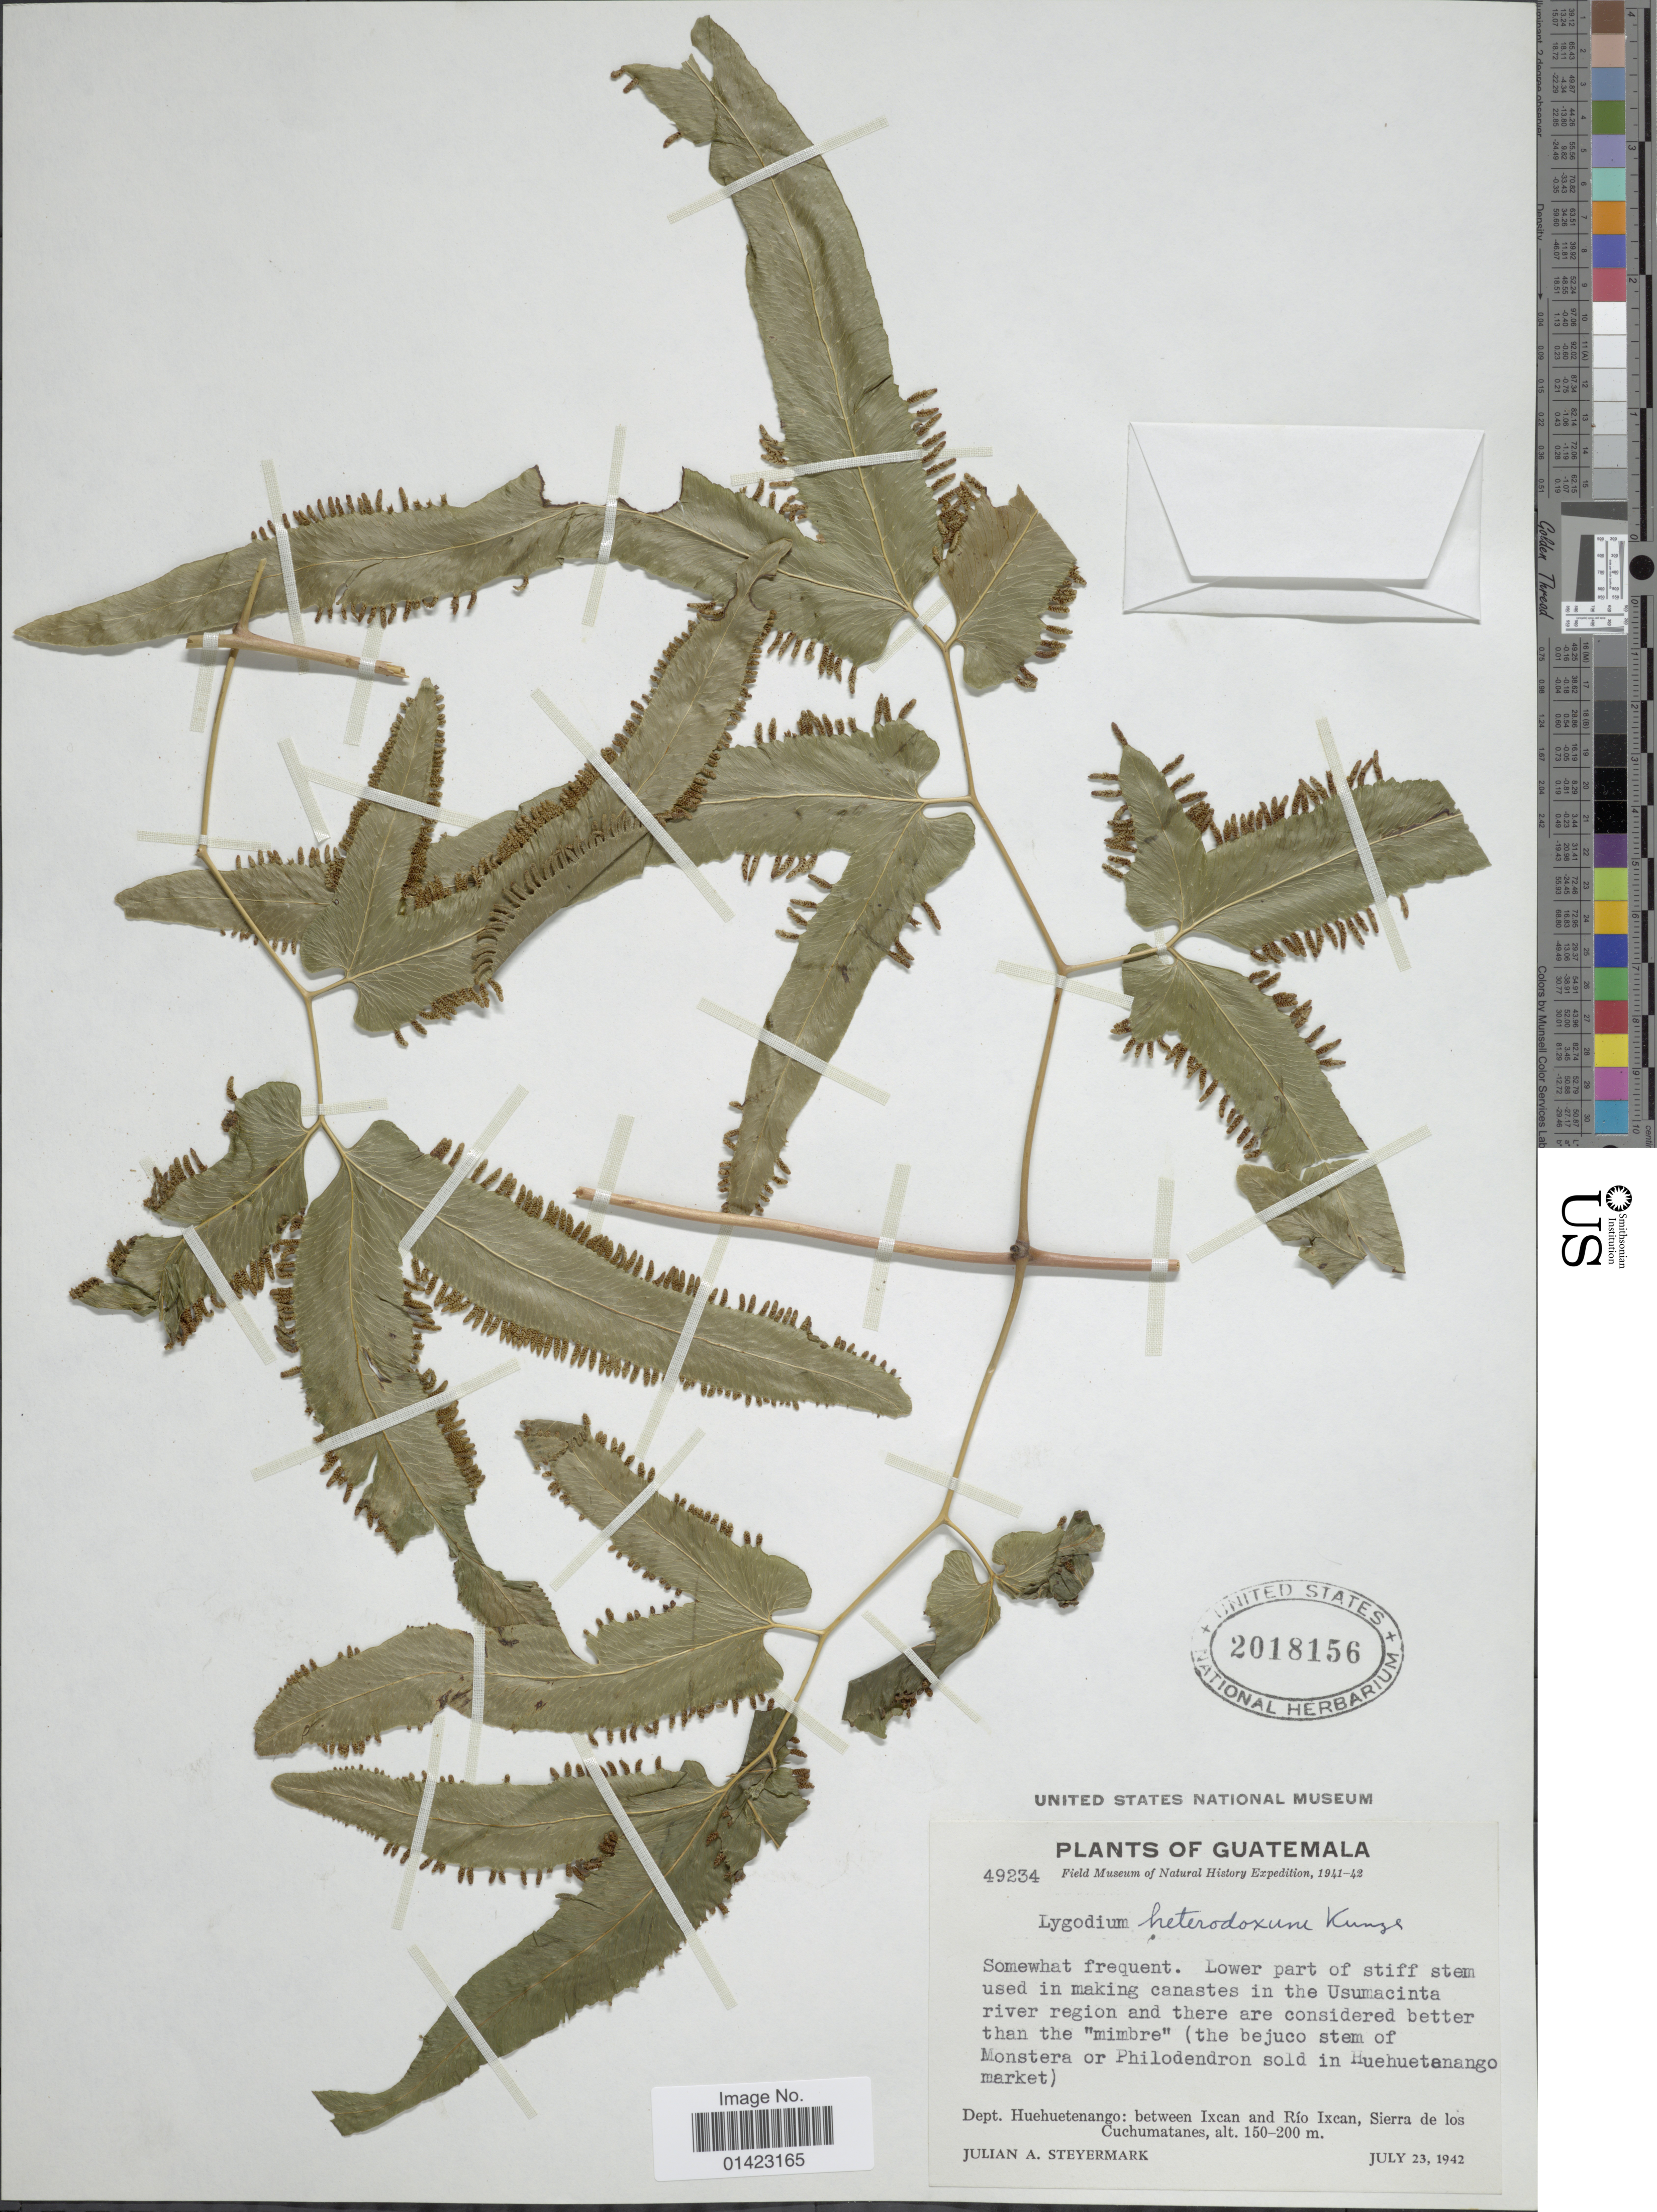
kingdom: Plantae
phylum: Tracheophyta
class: Polypodiopsida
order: Schizaeales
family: Lygodiaceae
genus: Lygodium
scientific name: Lygodium heterodoxum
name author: Kunze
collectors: J. Steyermark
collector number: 49234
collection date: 1942-07-23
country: Guatemala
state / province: Huehuetenango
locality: Dept. Huehuetenango: between Ixcan and Rio Ixcan, Sierra de los Cuchumatanes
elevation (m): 150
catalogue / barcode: US 2018156